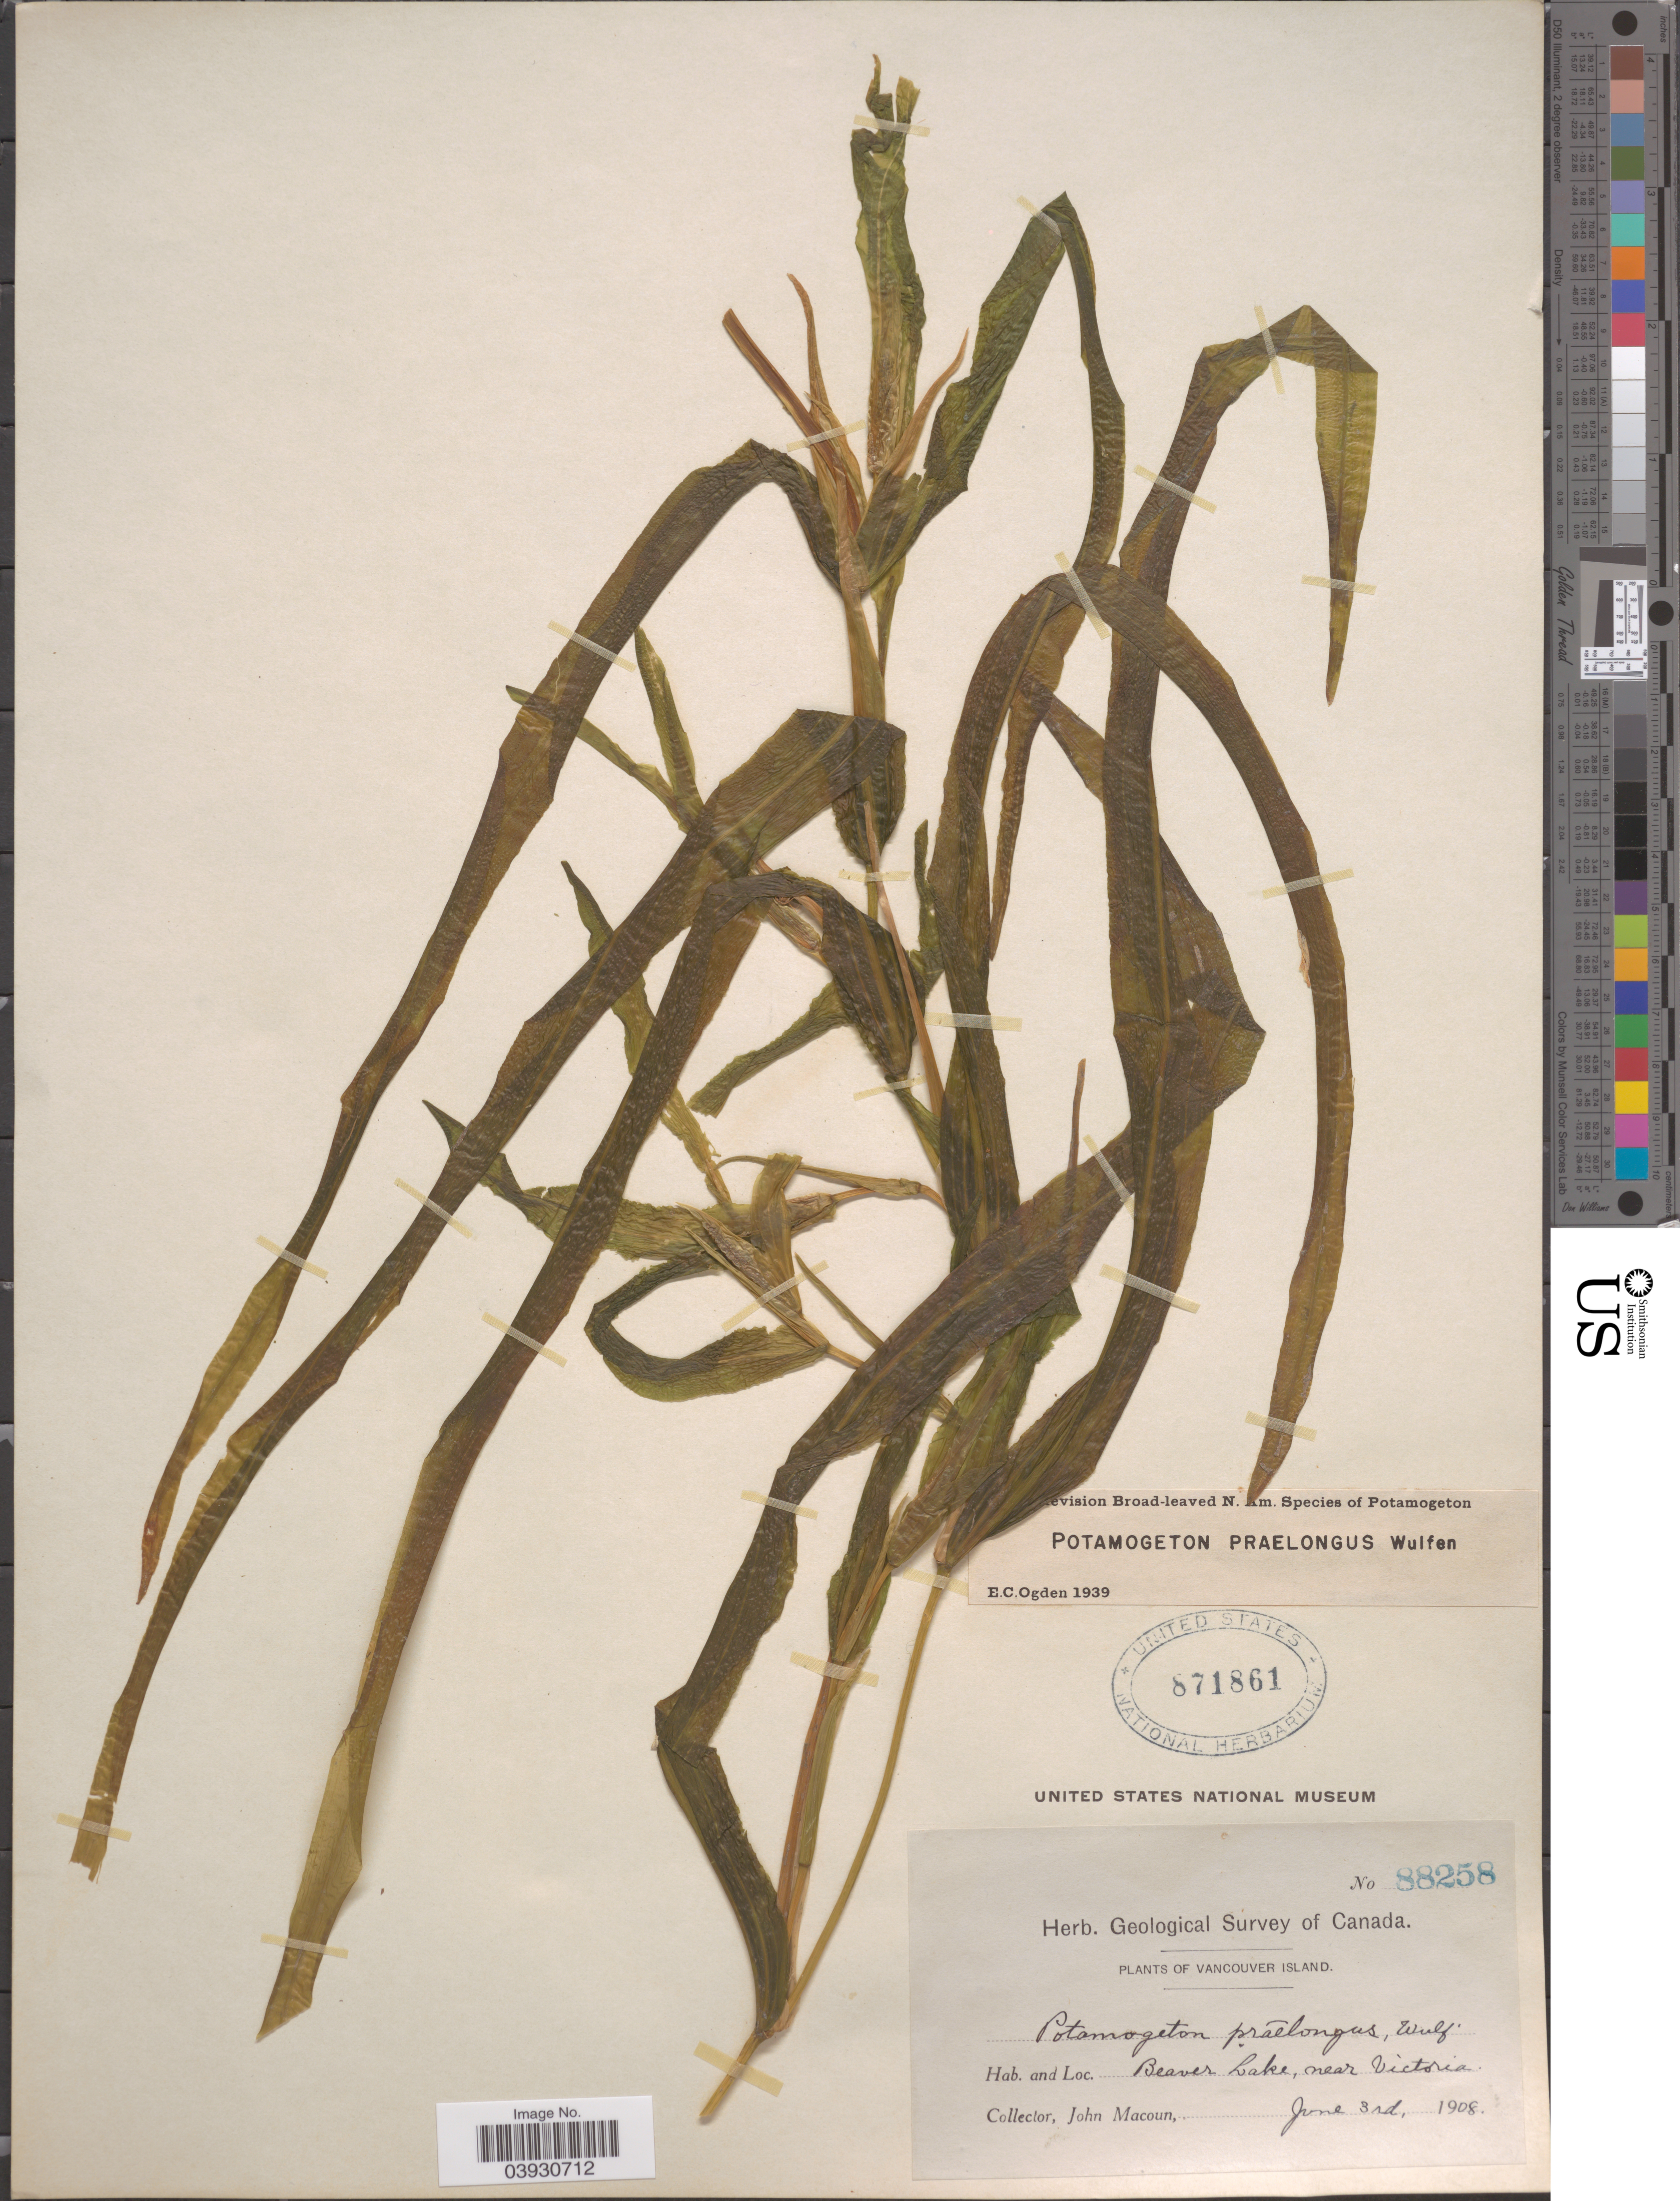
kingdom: Plantae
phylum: Tracheophyta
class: Liliopsida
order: Alismatales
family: Potamogetonaceae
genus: Potamogeton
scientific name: Potamogeton praelongus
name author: Wulfen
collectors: J. Macoun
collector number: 88258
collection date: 1908-06-03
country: Canada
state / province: British Columbia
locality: Vancouver Island. Beaver Lake, near Victoria.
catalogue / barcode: US 871861